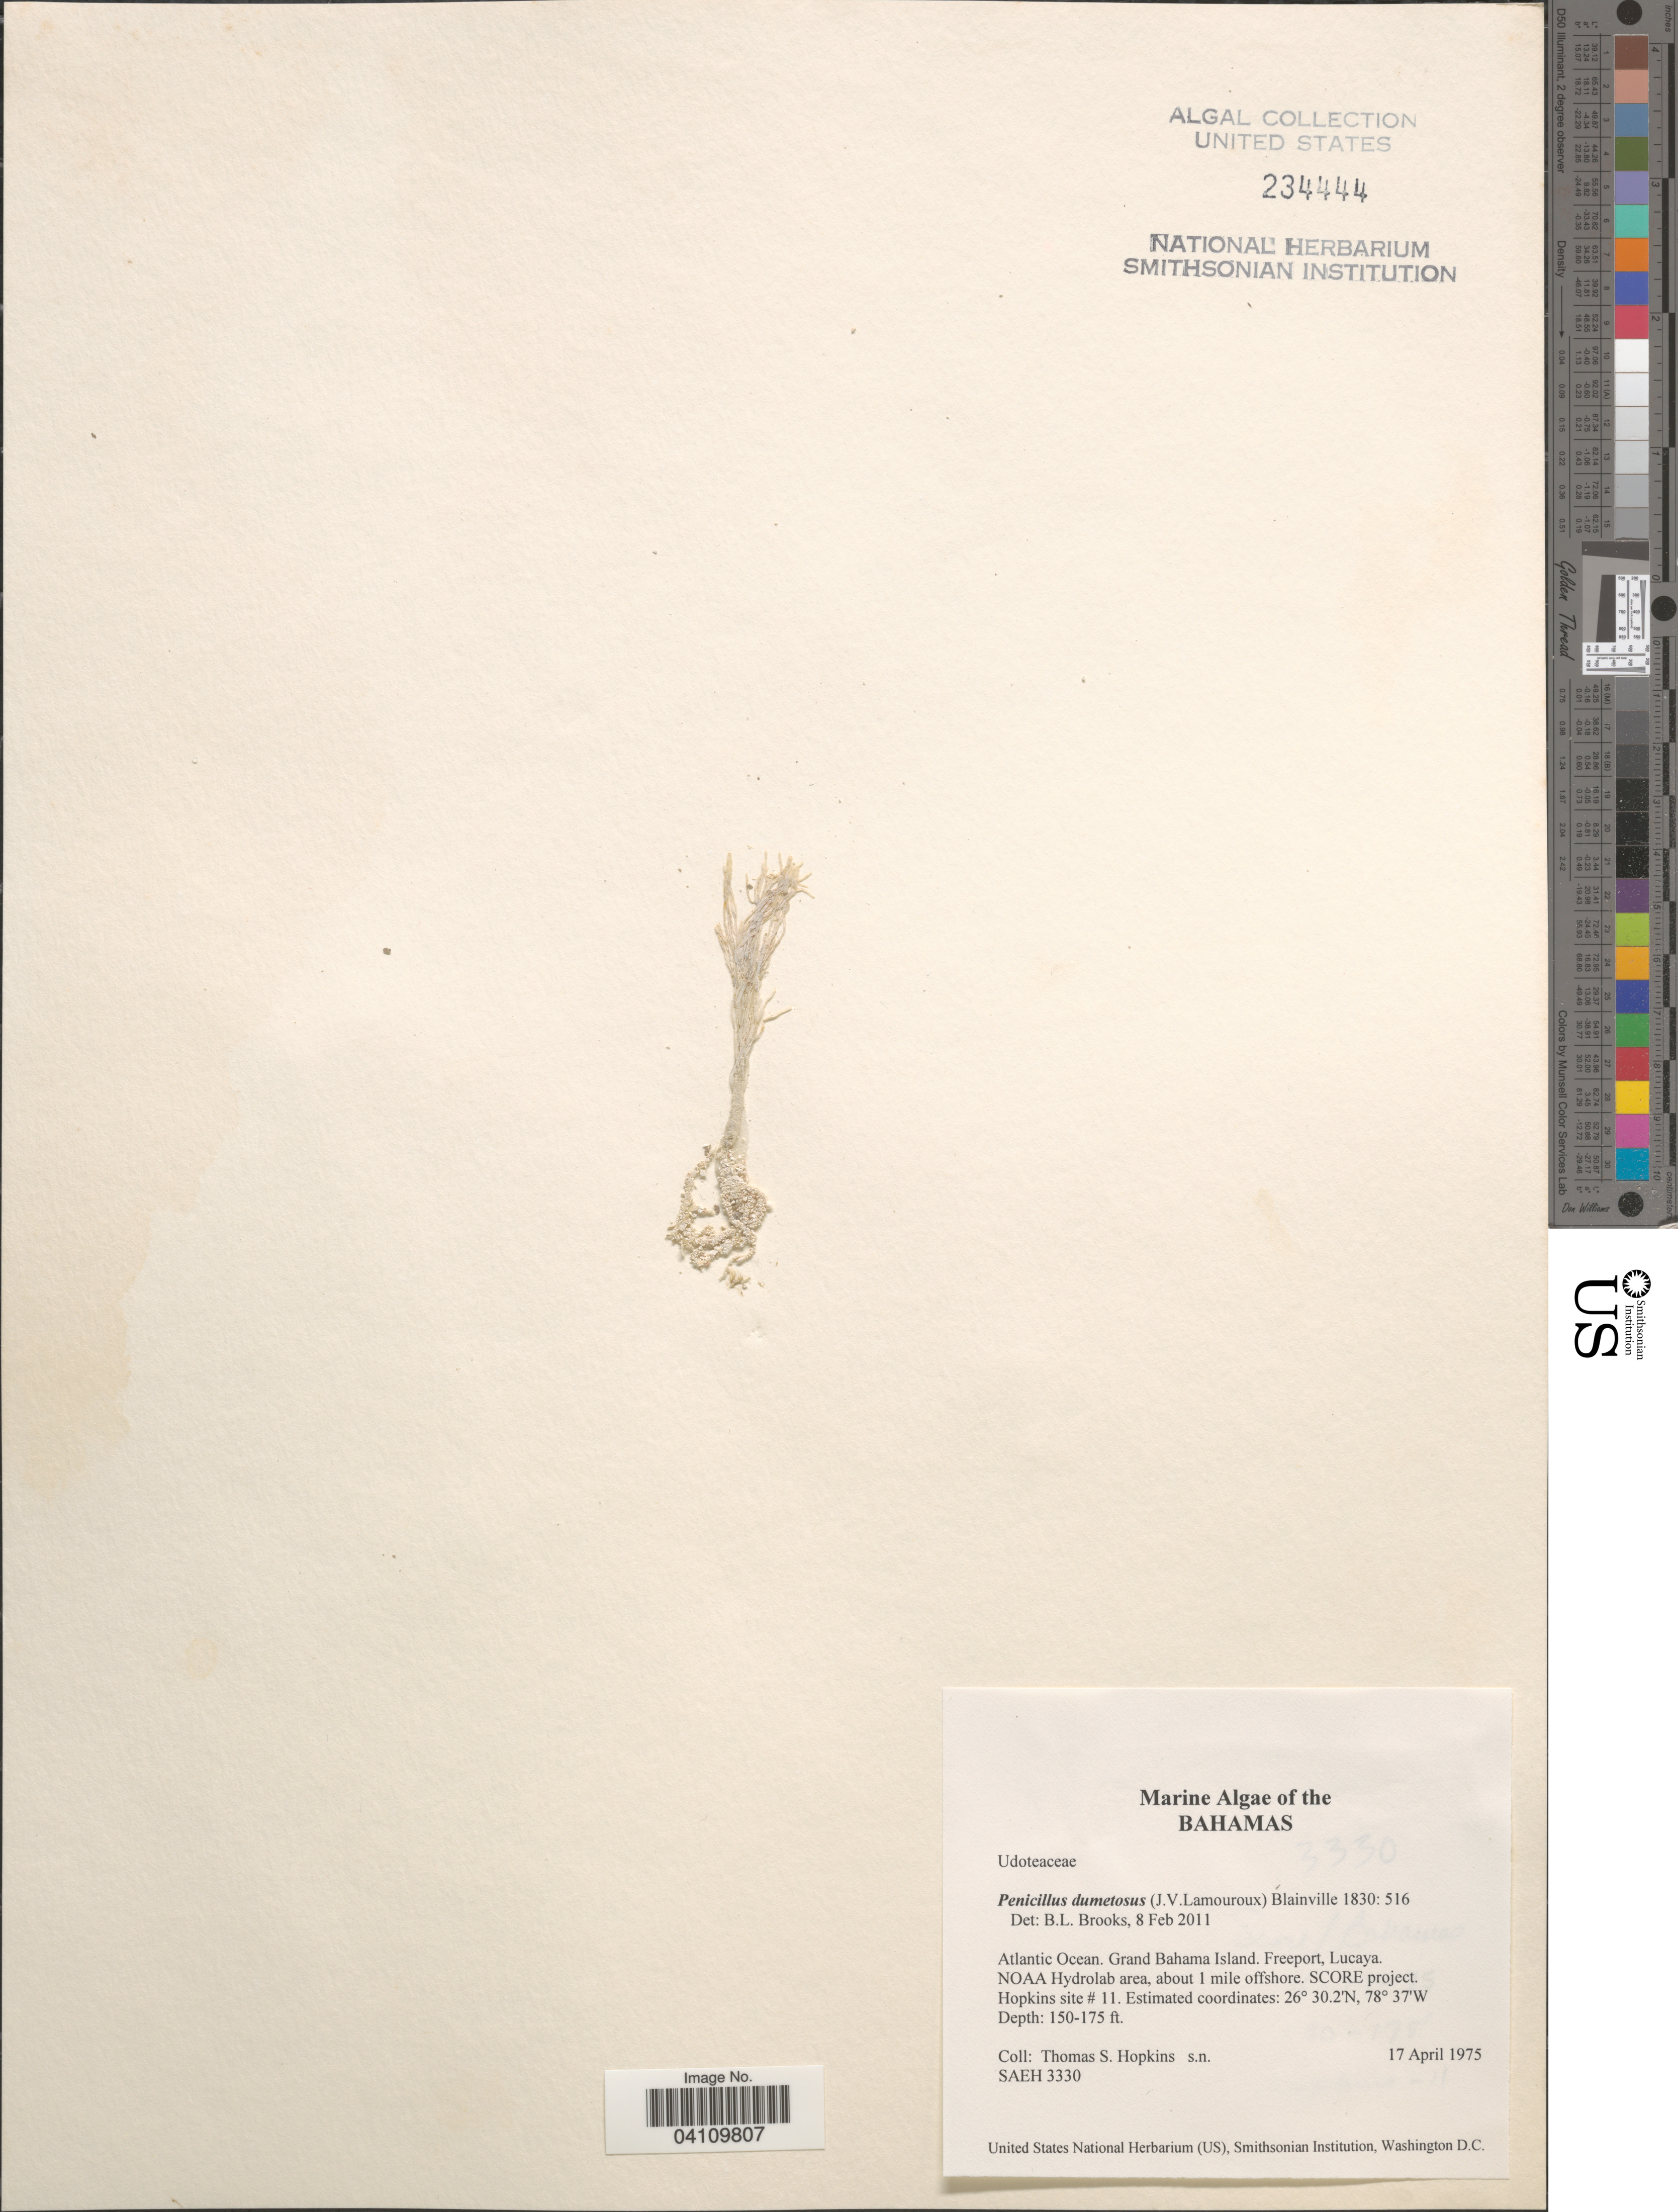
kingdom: Plantae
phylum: Chlorophyta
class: Ulvophyceae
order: Bryopsidales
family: Udoteaceae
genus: Penicillus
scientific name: Penicillus dumetosus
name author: (J.V.Lamouroux) Blainville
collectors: T. Hopkins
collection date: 1975-04-17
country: Bahamas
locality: Atlantic Ocean. Grand Bahama Island. Freeport, Lucaya. NOAA Hydrolab area, about 1 mile offshore. SCORE project. Hopkins site # 11.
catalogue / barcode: US 234444